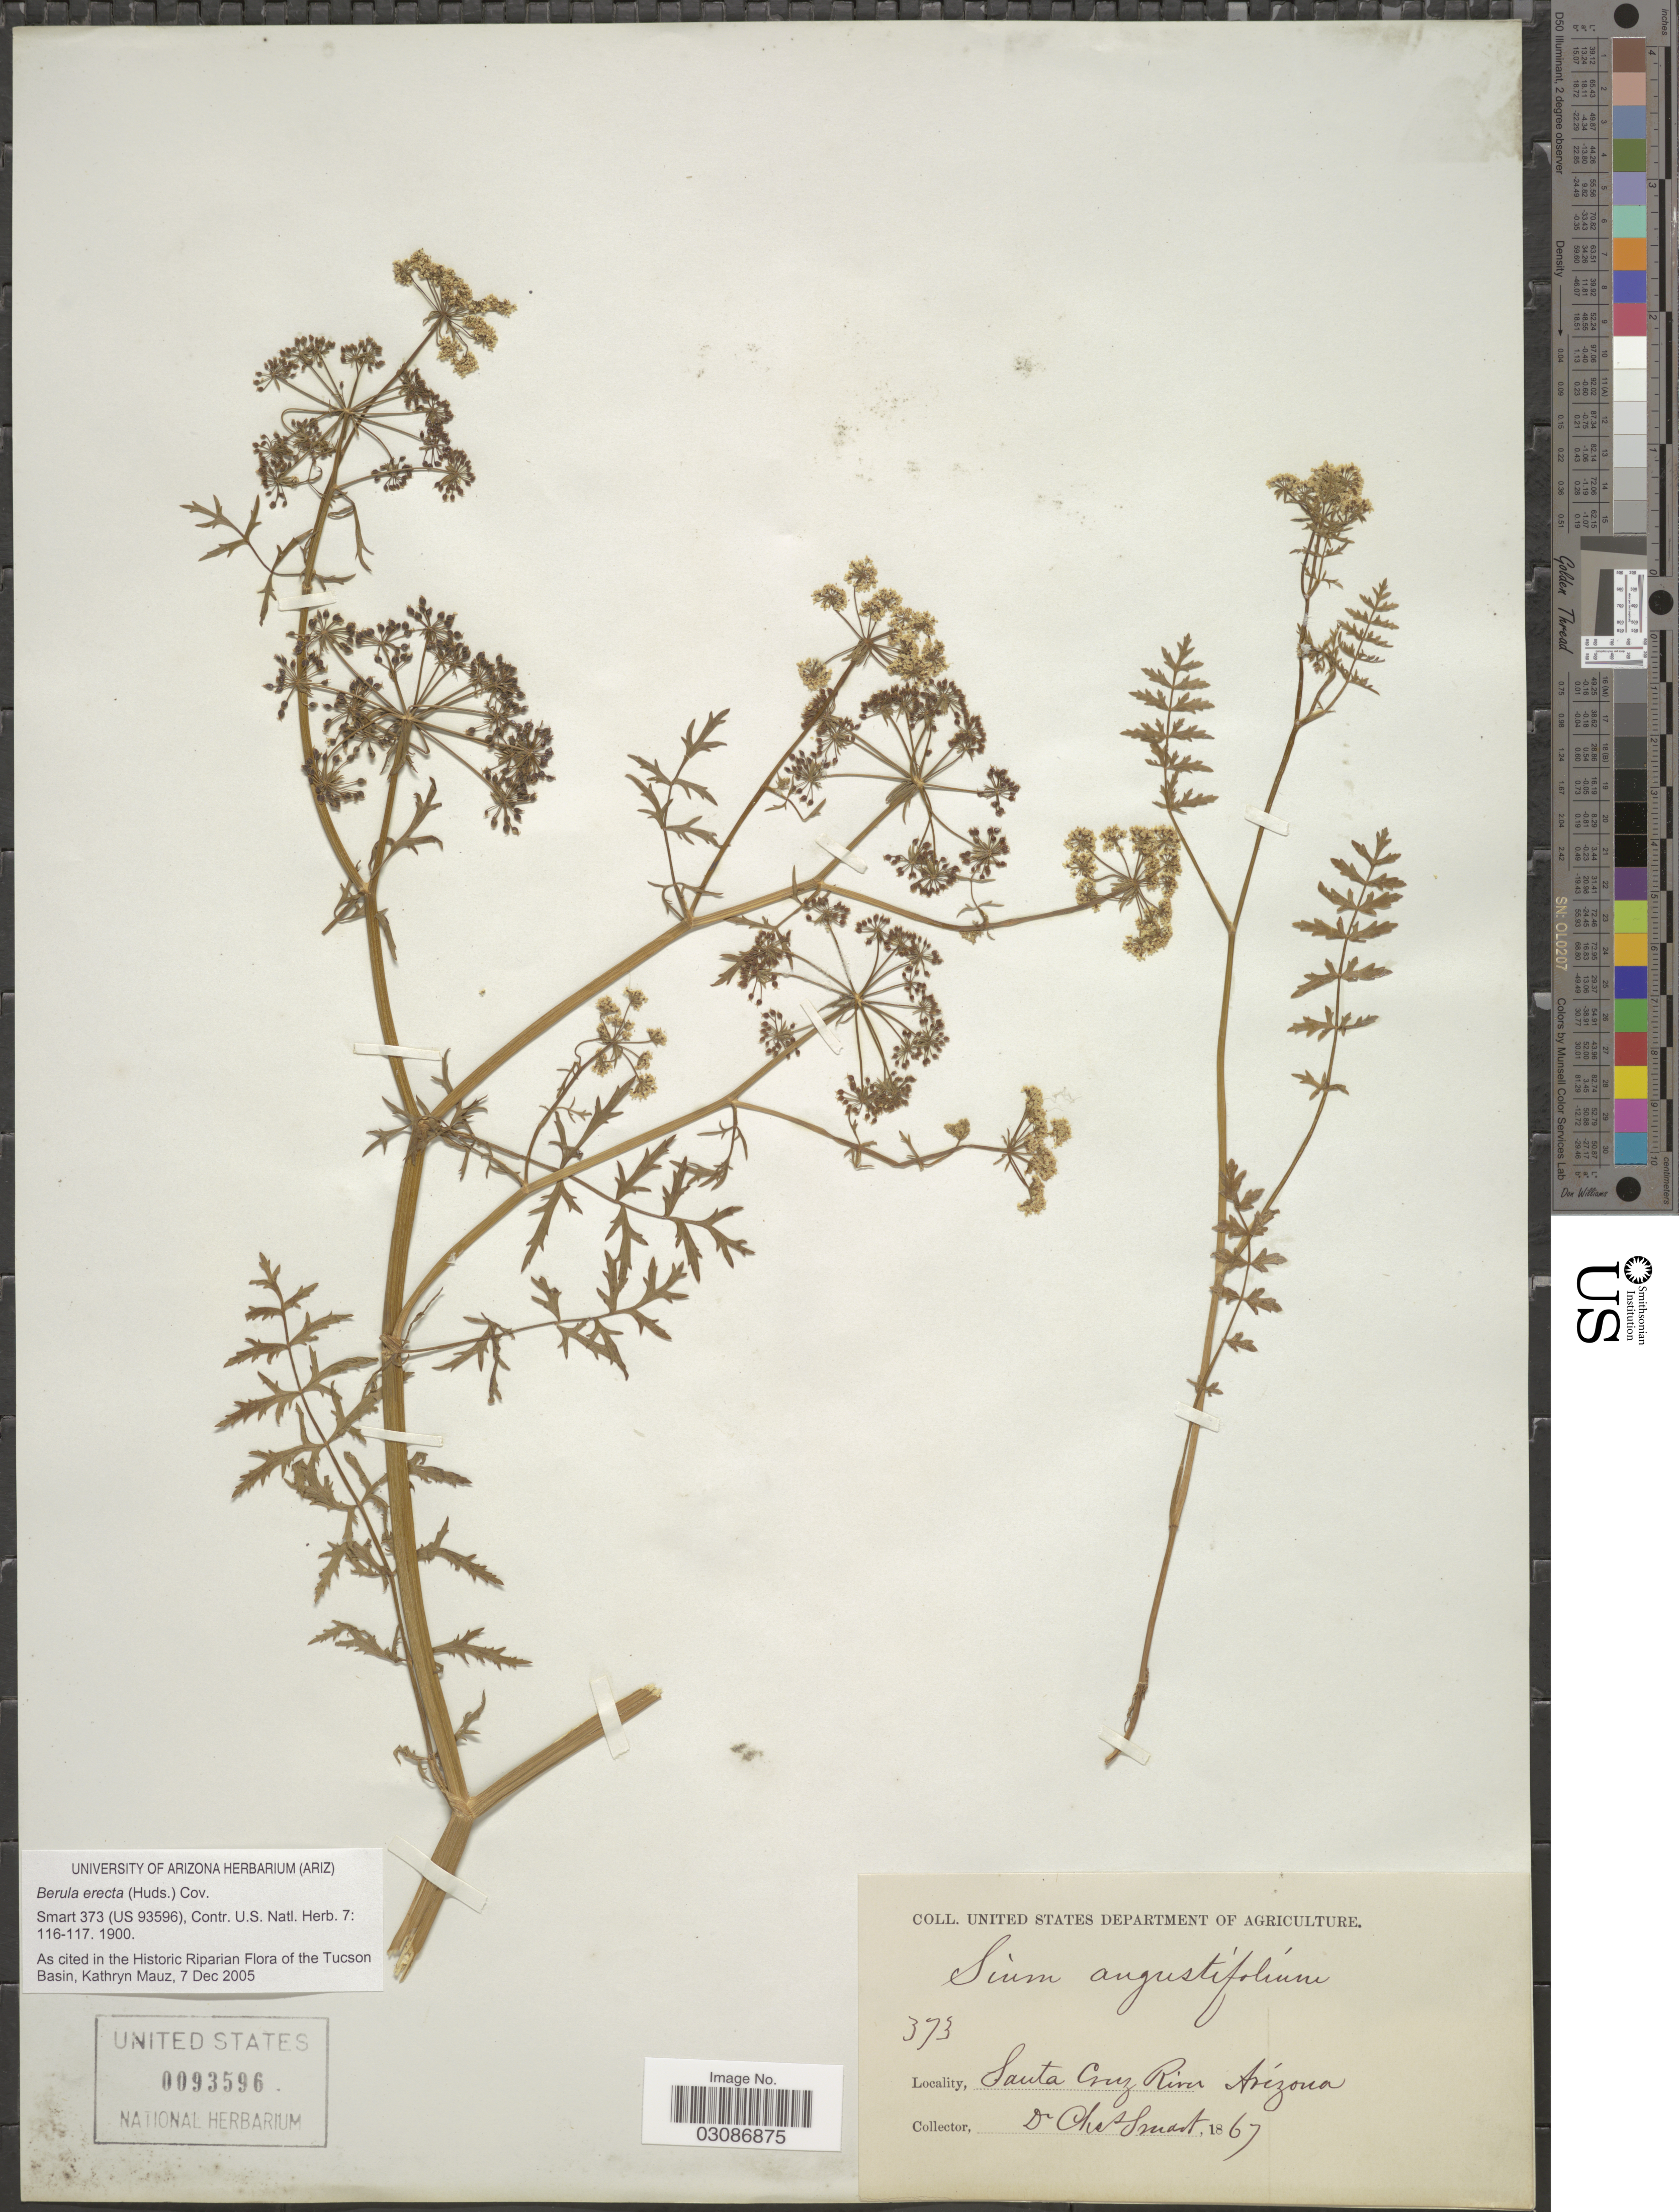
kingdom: Plantae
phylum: Tracheophyta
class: Magnoliopsida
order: Apiales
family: Apiaceae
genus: Berula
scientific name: Berula erecta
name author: (Huds.) Coville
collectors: C. Smart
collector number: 373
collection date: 1867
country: United States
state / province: Arizona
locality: Santa Cruz River.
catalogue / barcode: US 93596